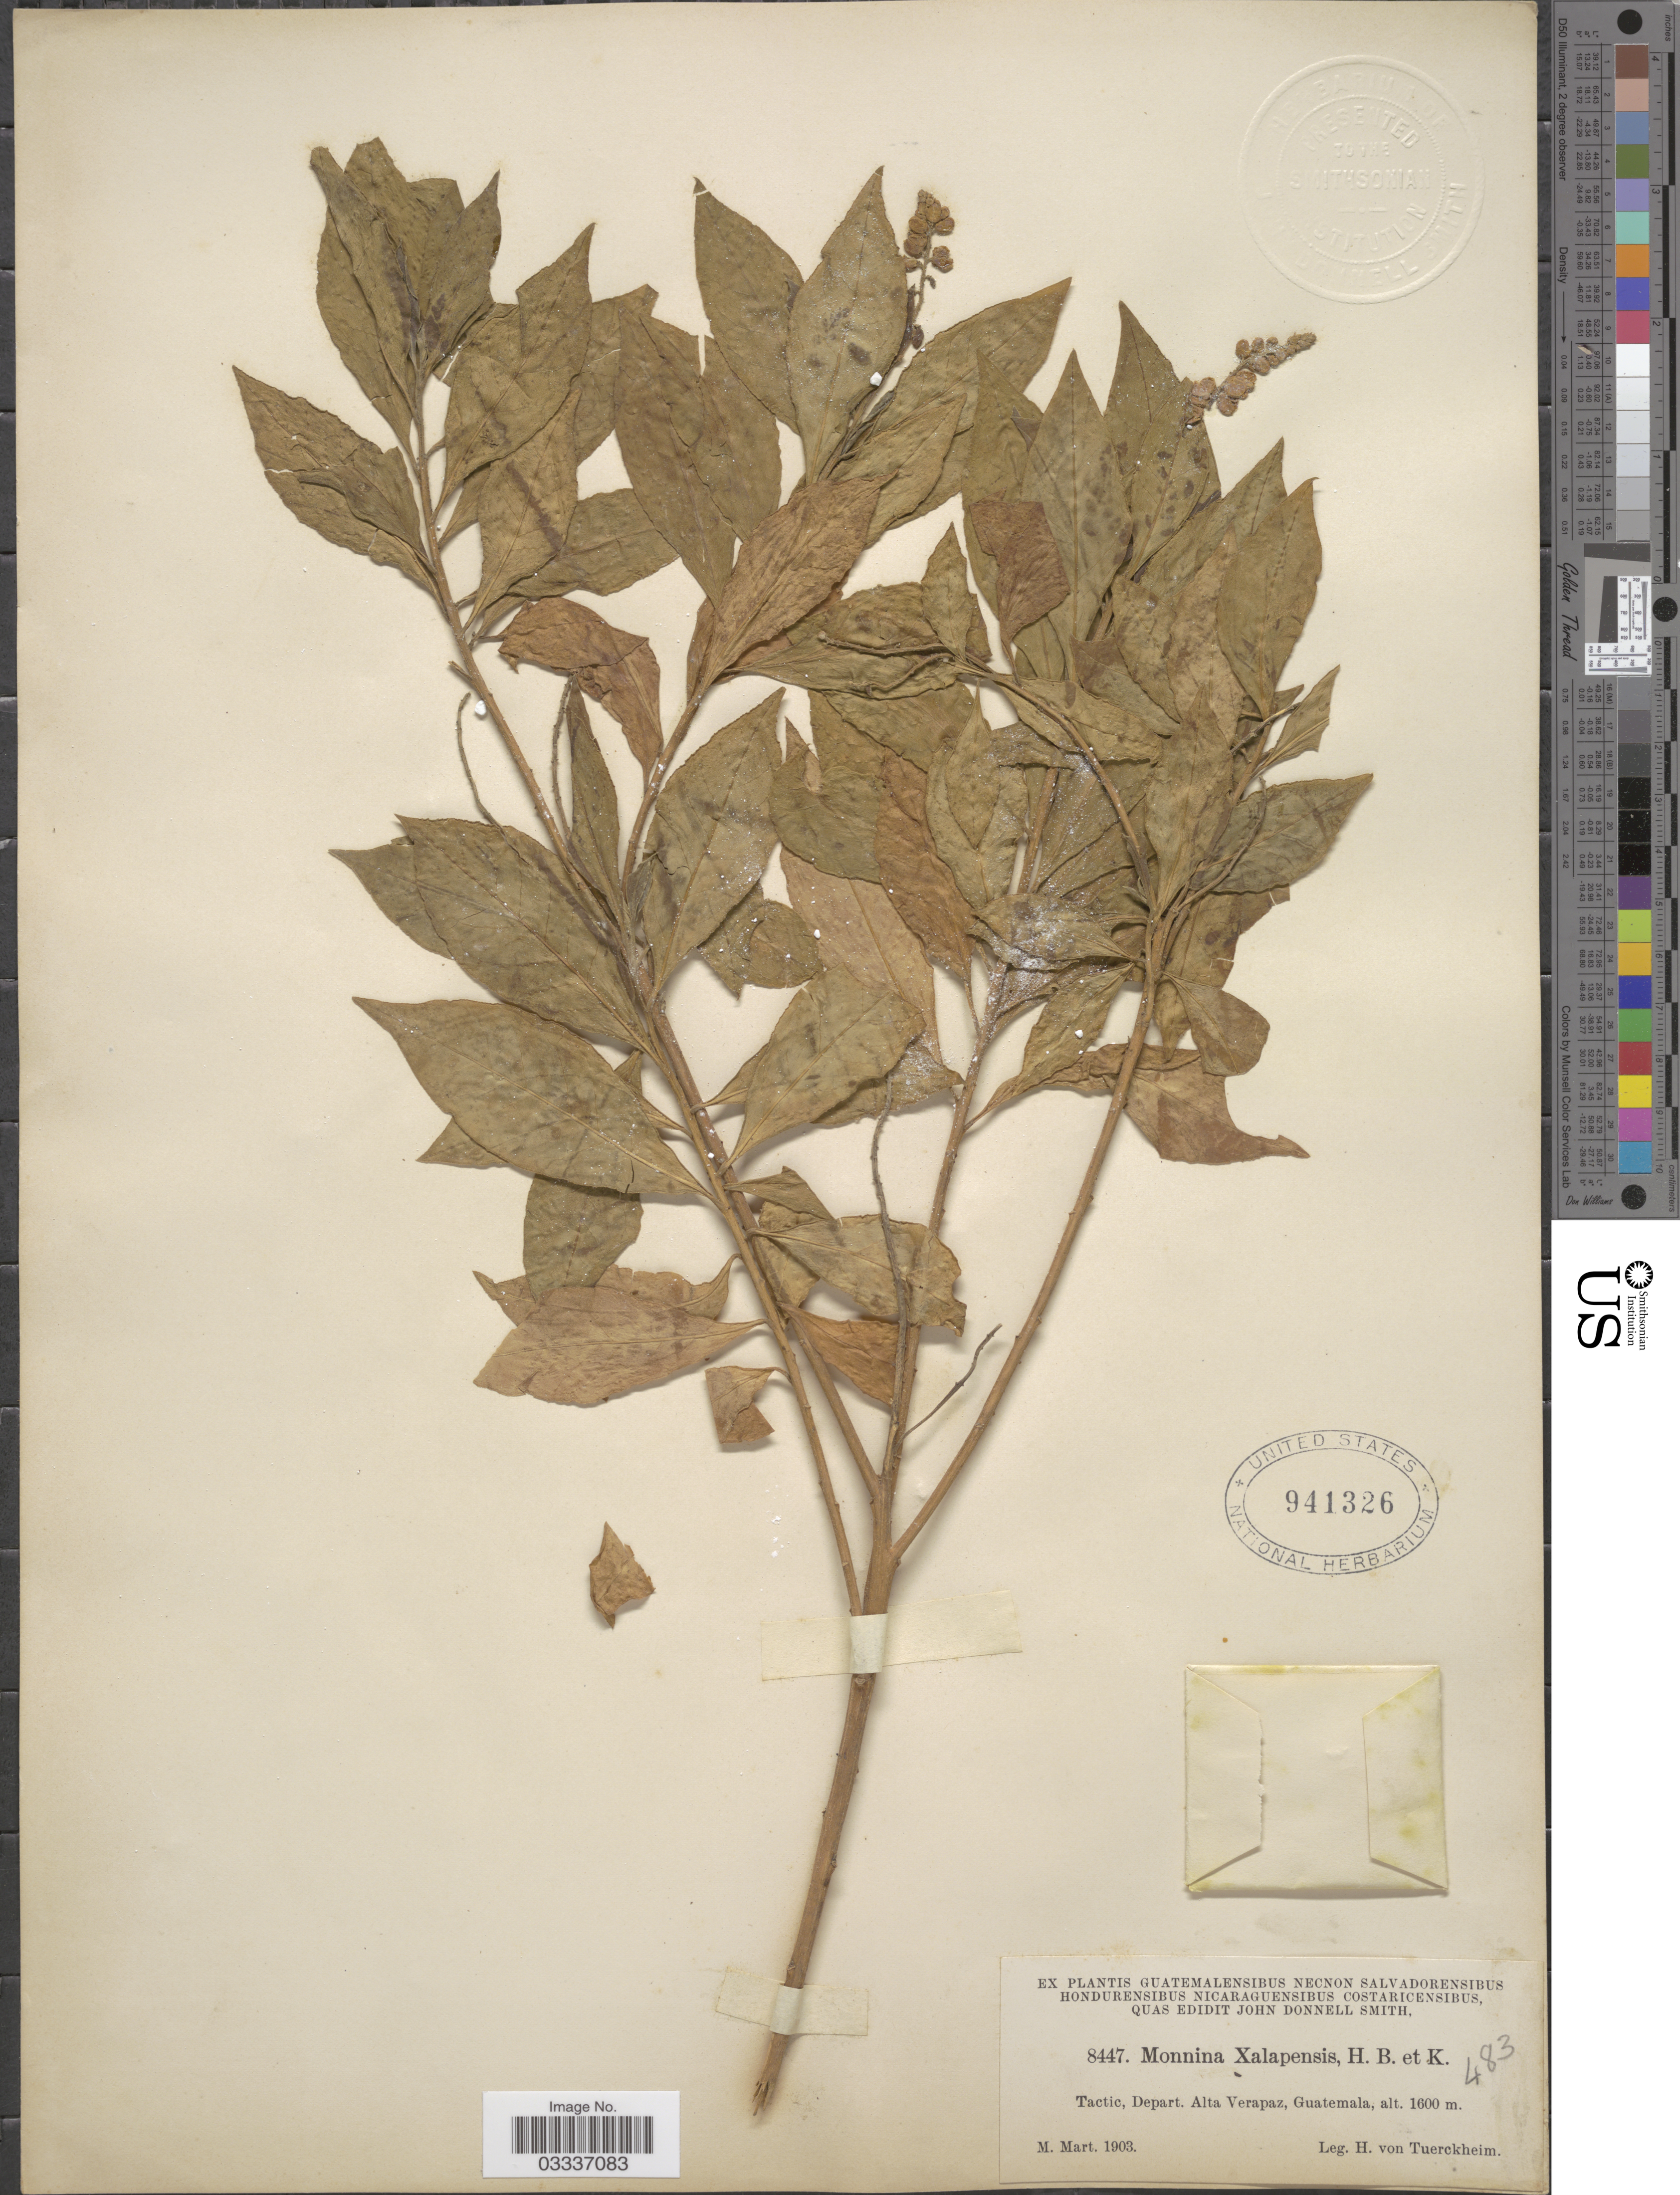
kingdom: Plantae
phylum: Tracheophyta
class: Magnoliopsida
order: Fabales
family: Polygalaceae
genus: Monnina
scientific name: Monnina xalapensis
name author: Kunth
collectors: H. von Tuerckheim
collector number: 8447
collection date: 1903-03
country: Guatemala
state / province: Alta Verapaz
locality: Tactic, Depart. Alta Verapaz.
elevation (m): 1600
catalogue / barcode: US 941326